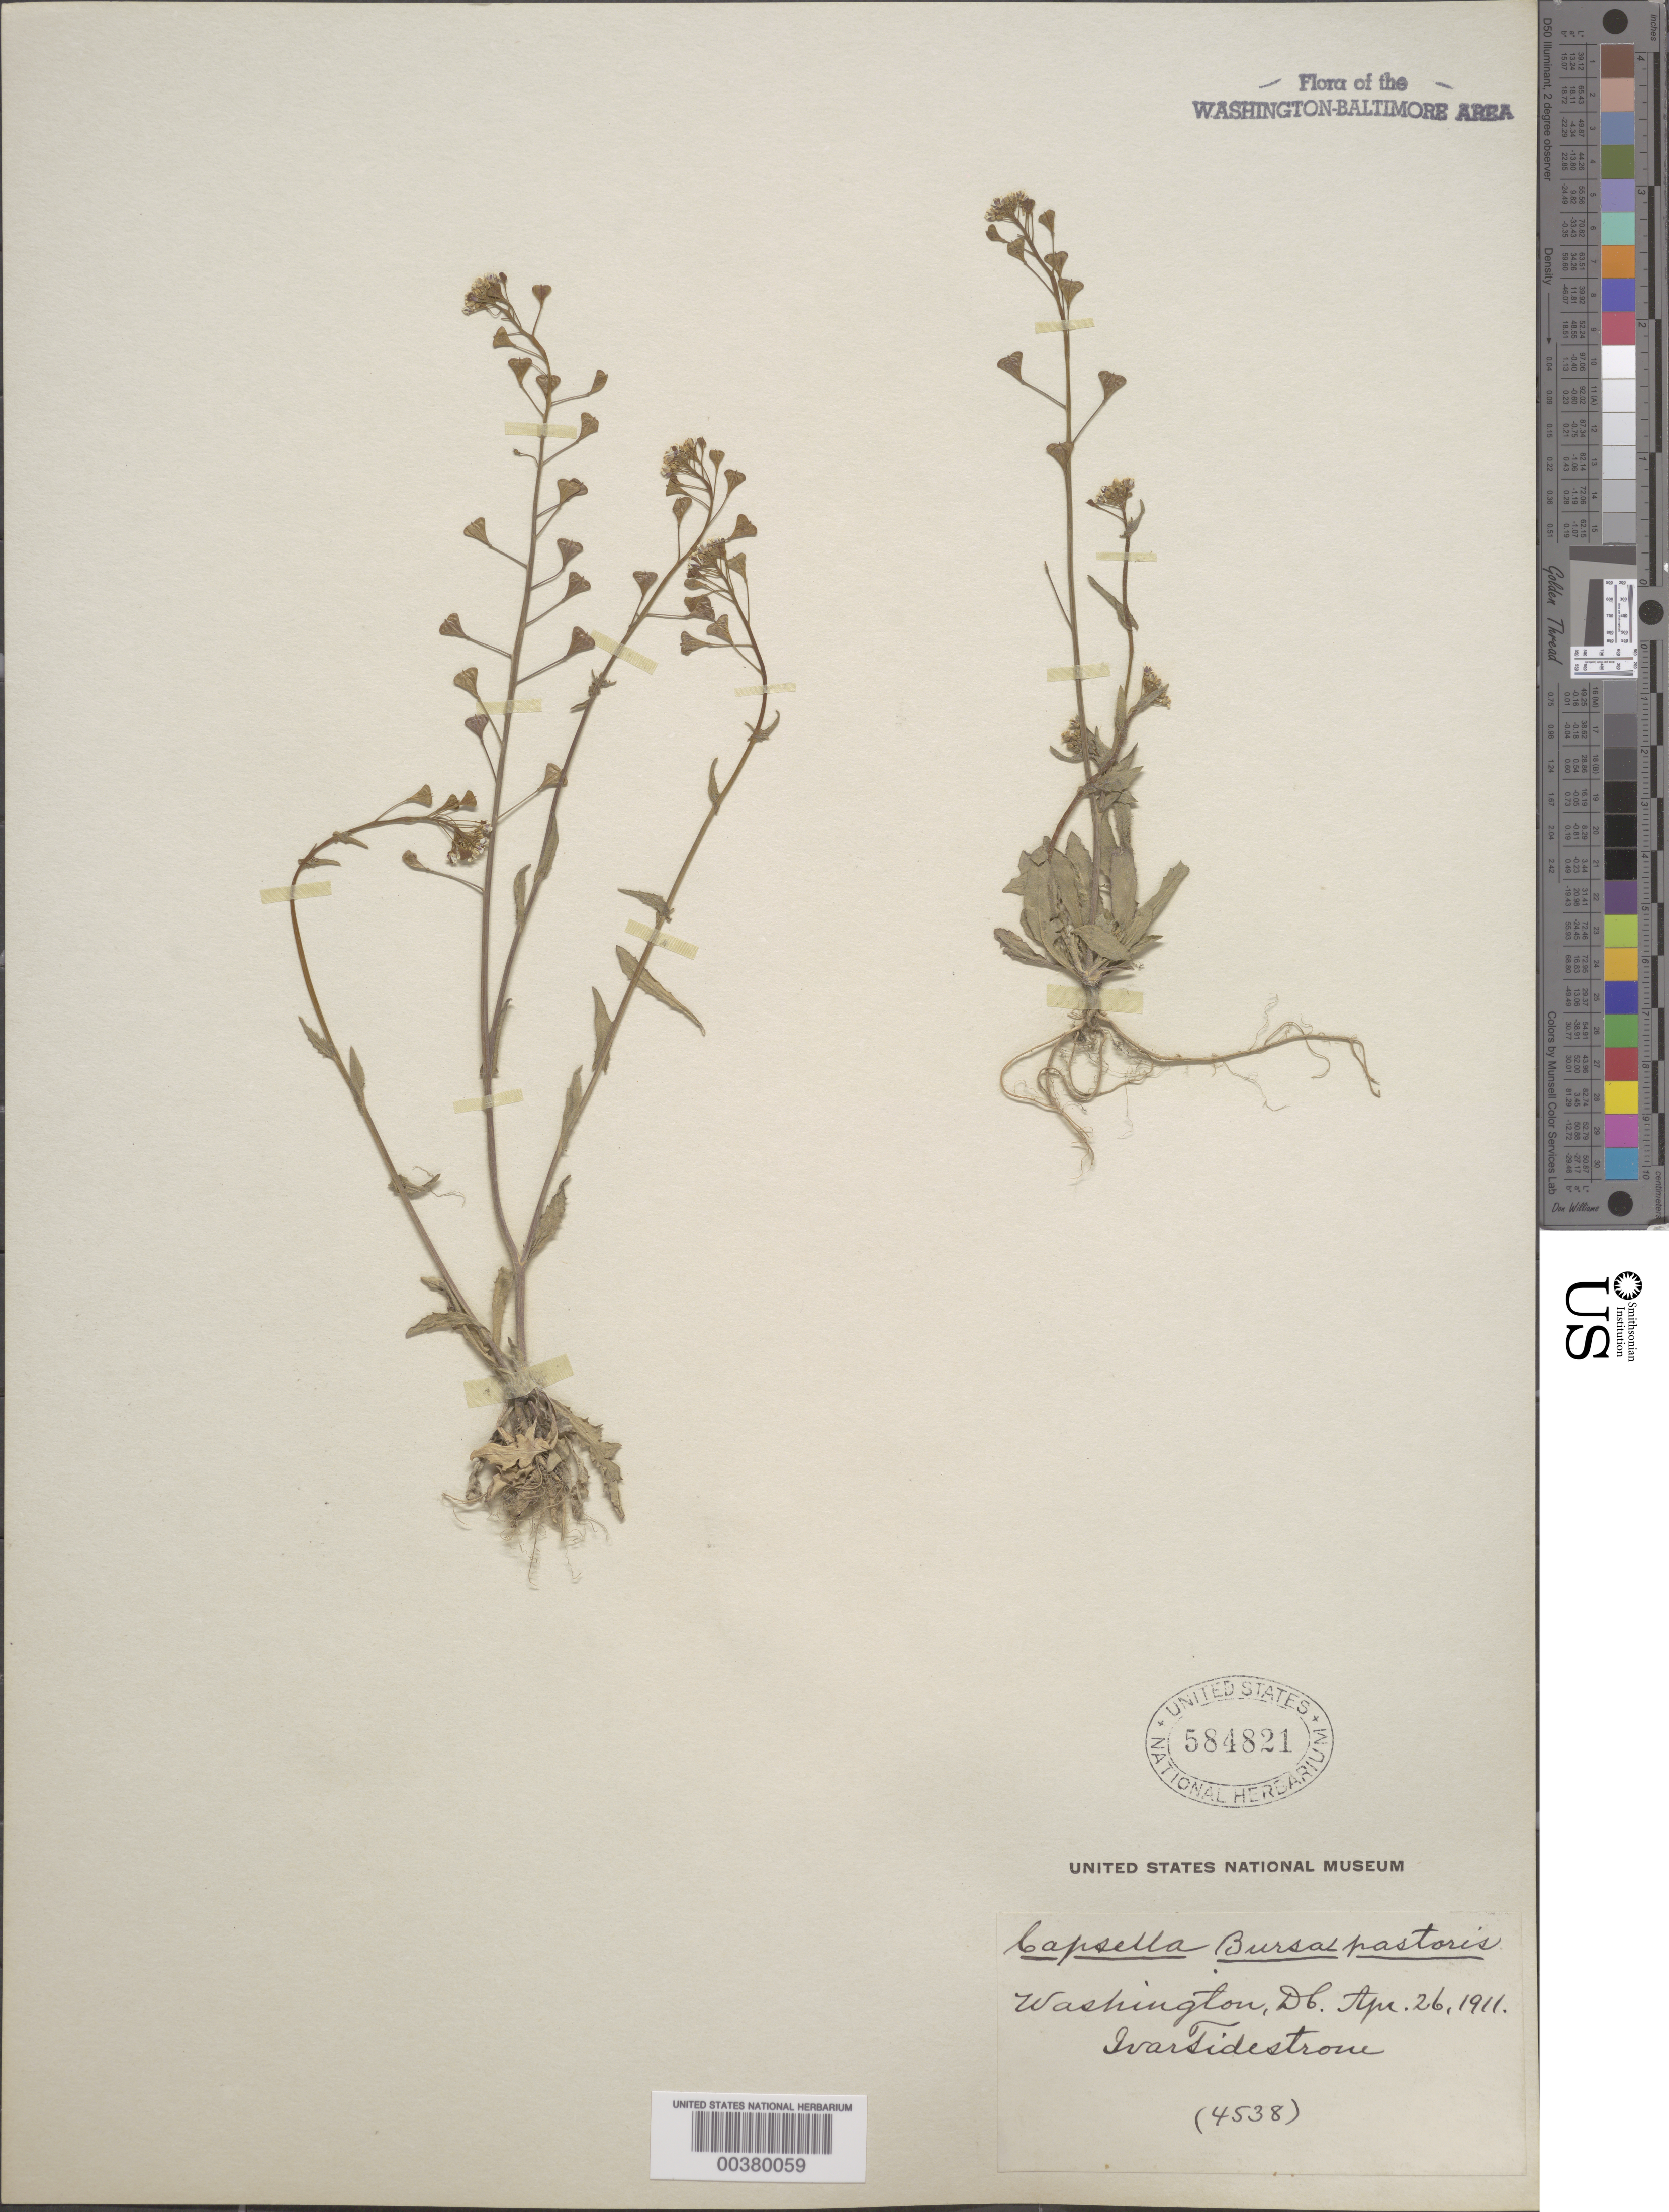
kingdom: Plantae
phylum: Tracheophyta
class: Magnoliopsida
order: Brassicales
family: Brassicaceae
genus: Capsella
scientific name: Capsella bursa-pastoris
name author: (L.) Medik.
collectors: I. F. Tidestrom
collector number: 4538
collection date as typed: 26 Apr 1911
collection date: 1911-04-26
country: United States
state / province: District of Columbia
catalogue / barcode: US 584821